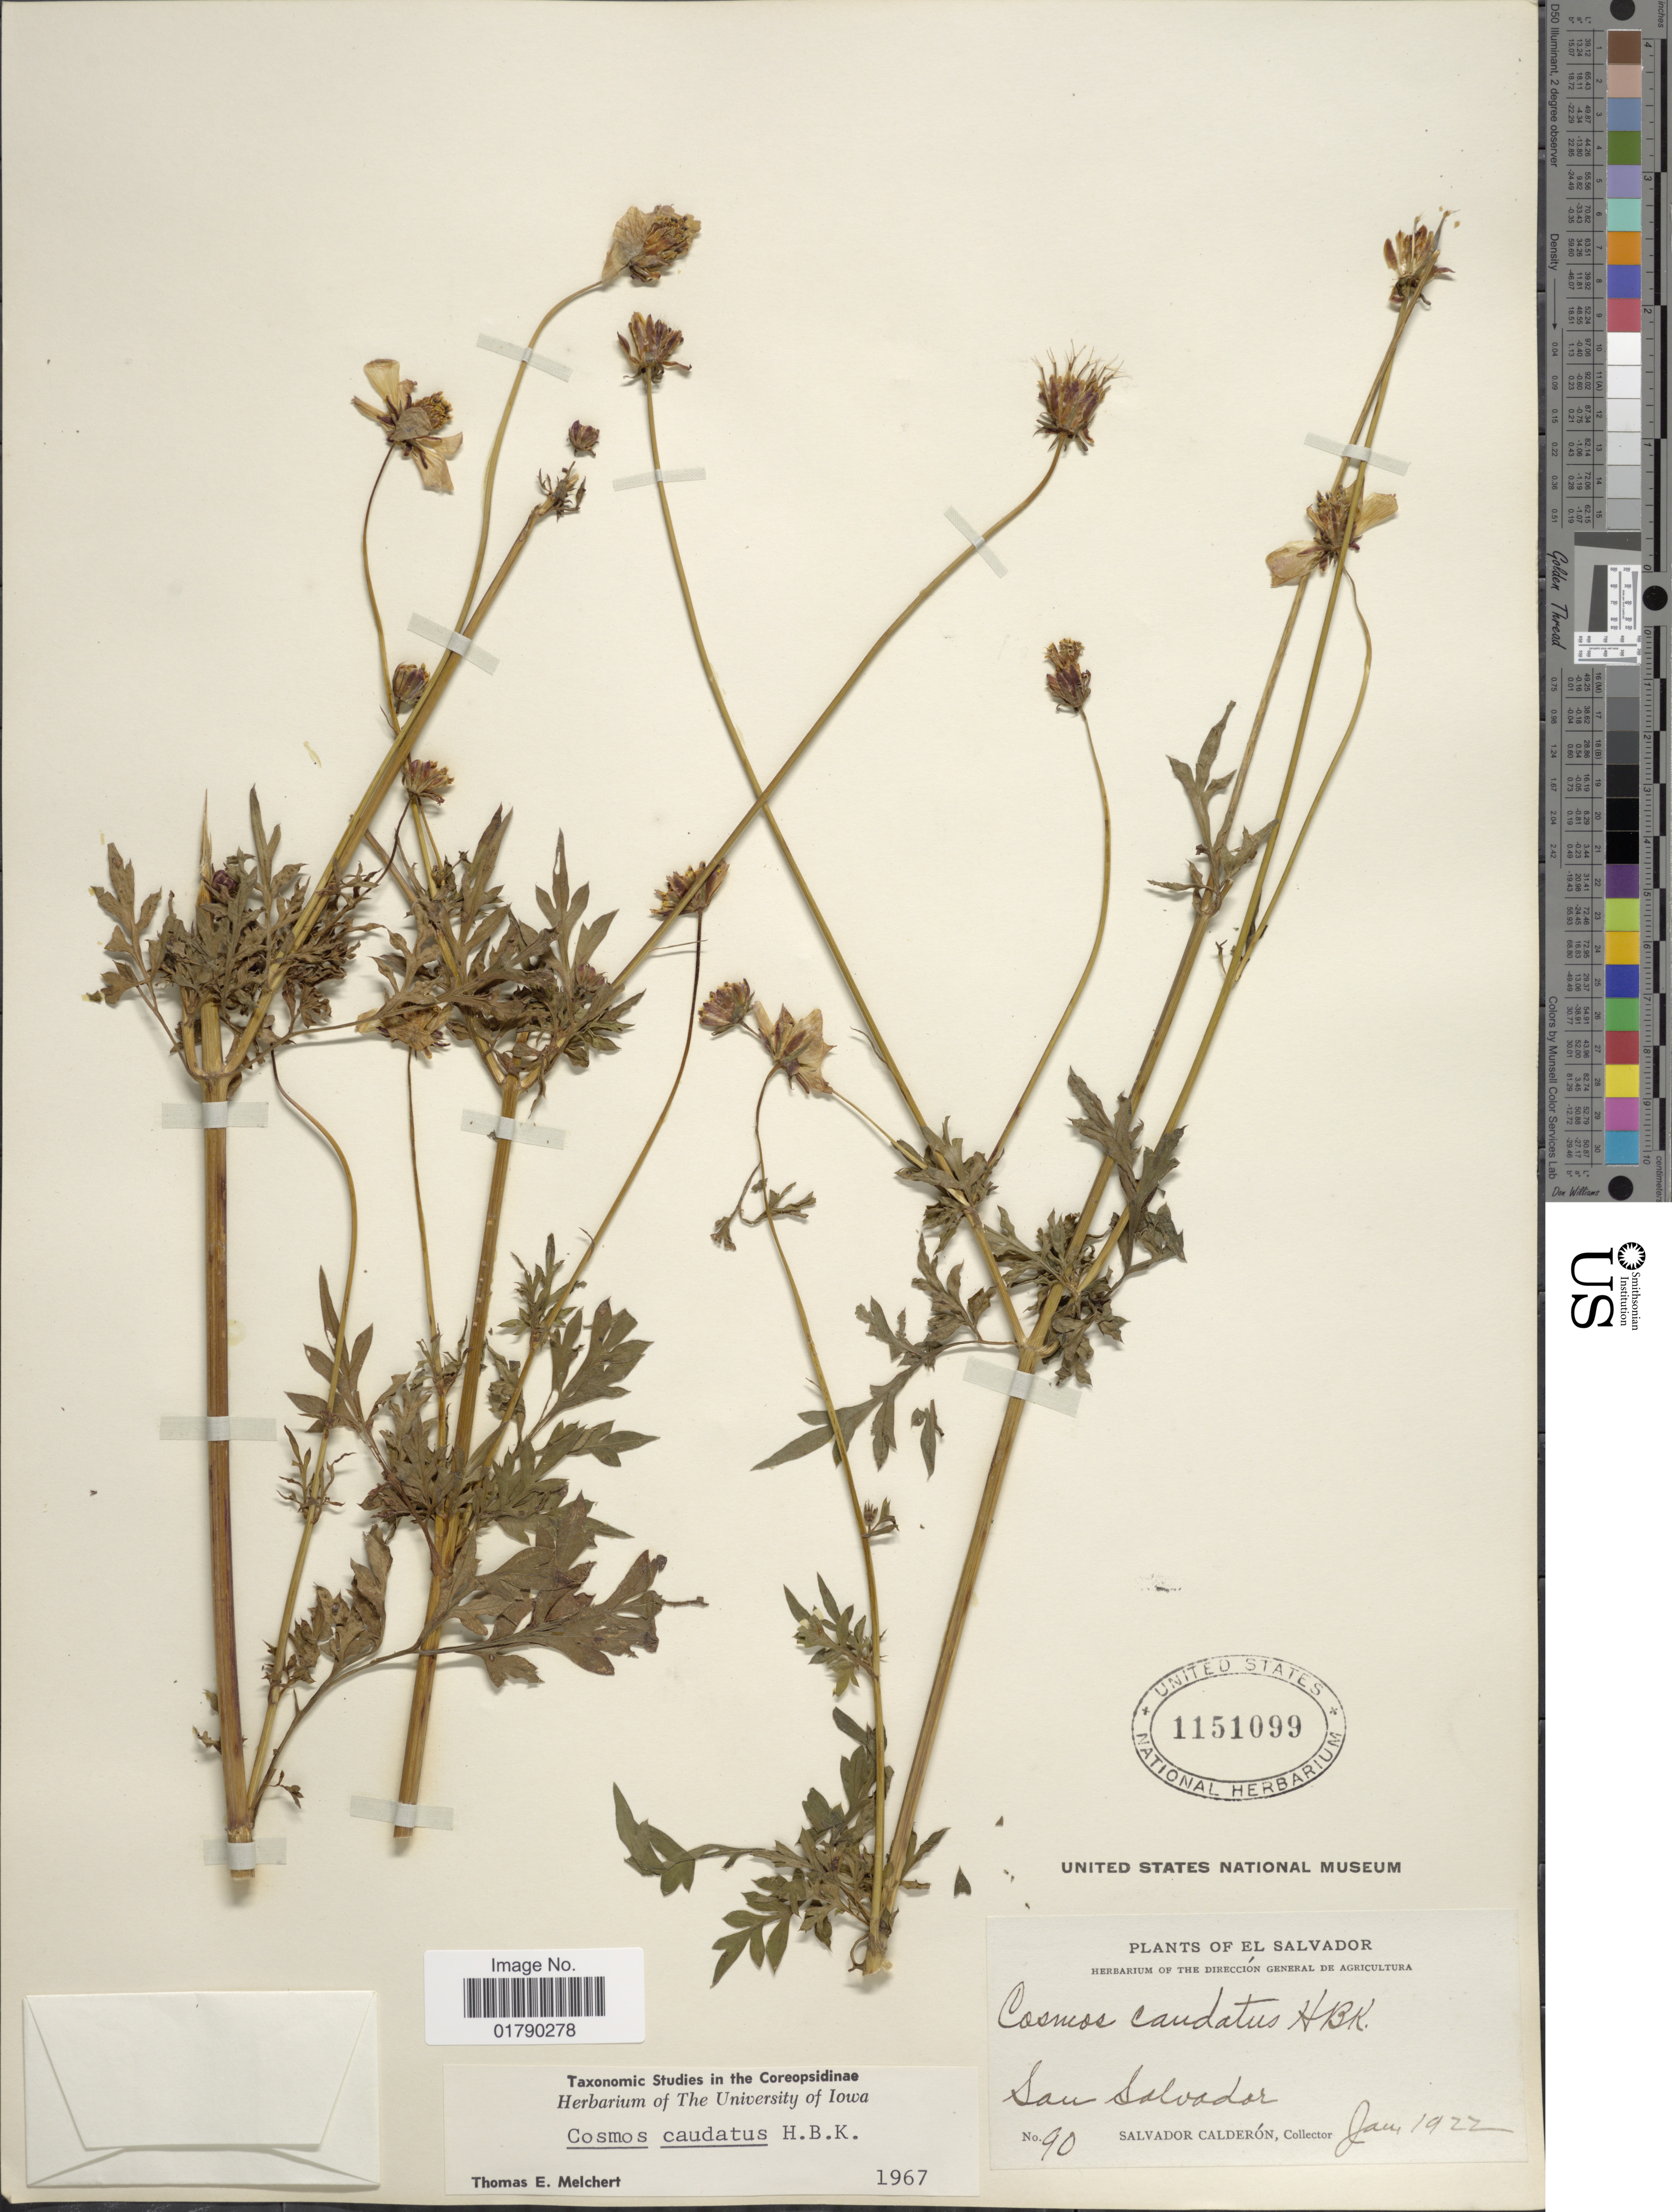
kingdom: Plantae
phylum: Tracheophyta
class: Magnoliopsida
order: Asterales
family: Asteraceae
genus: Cosmos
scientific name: Cosmos caudatus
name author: Kunth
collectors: S. Calderón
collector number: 90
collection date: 1922-01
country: El Salvador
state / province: San Salvador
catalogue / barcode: US 1151099